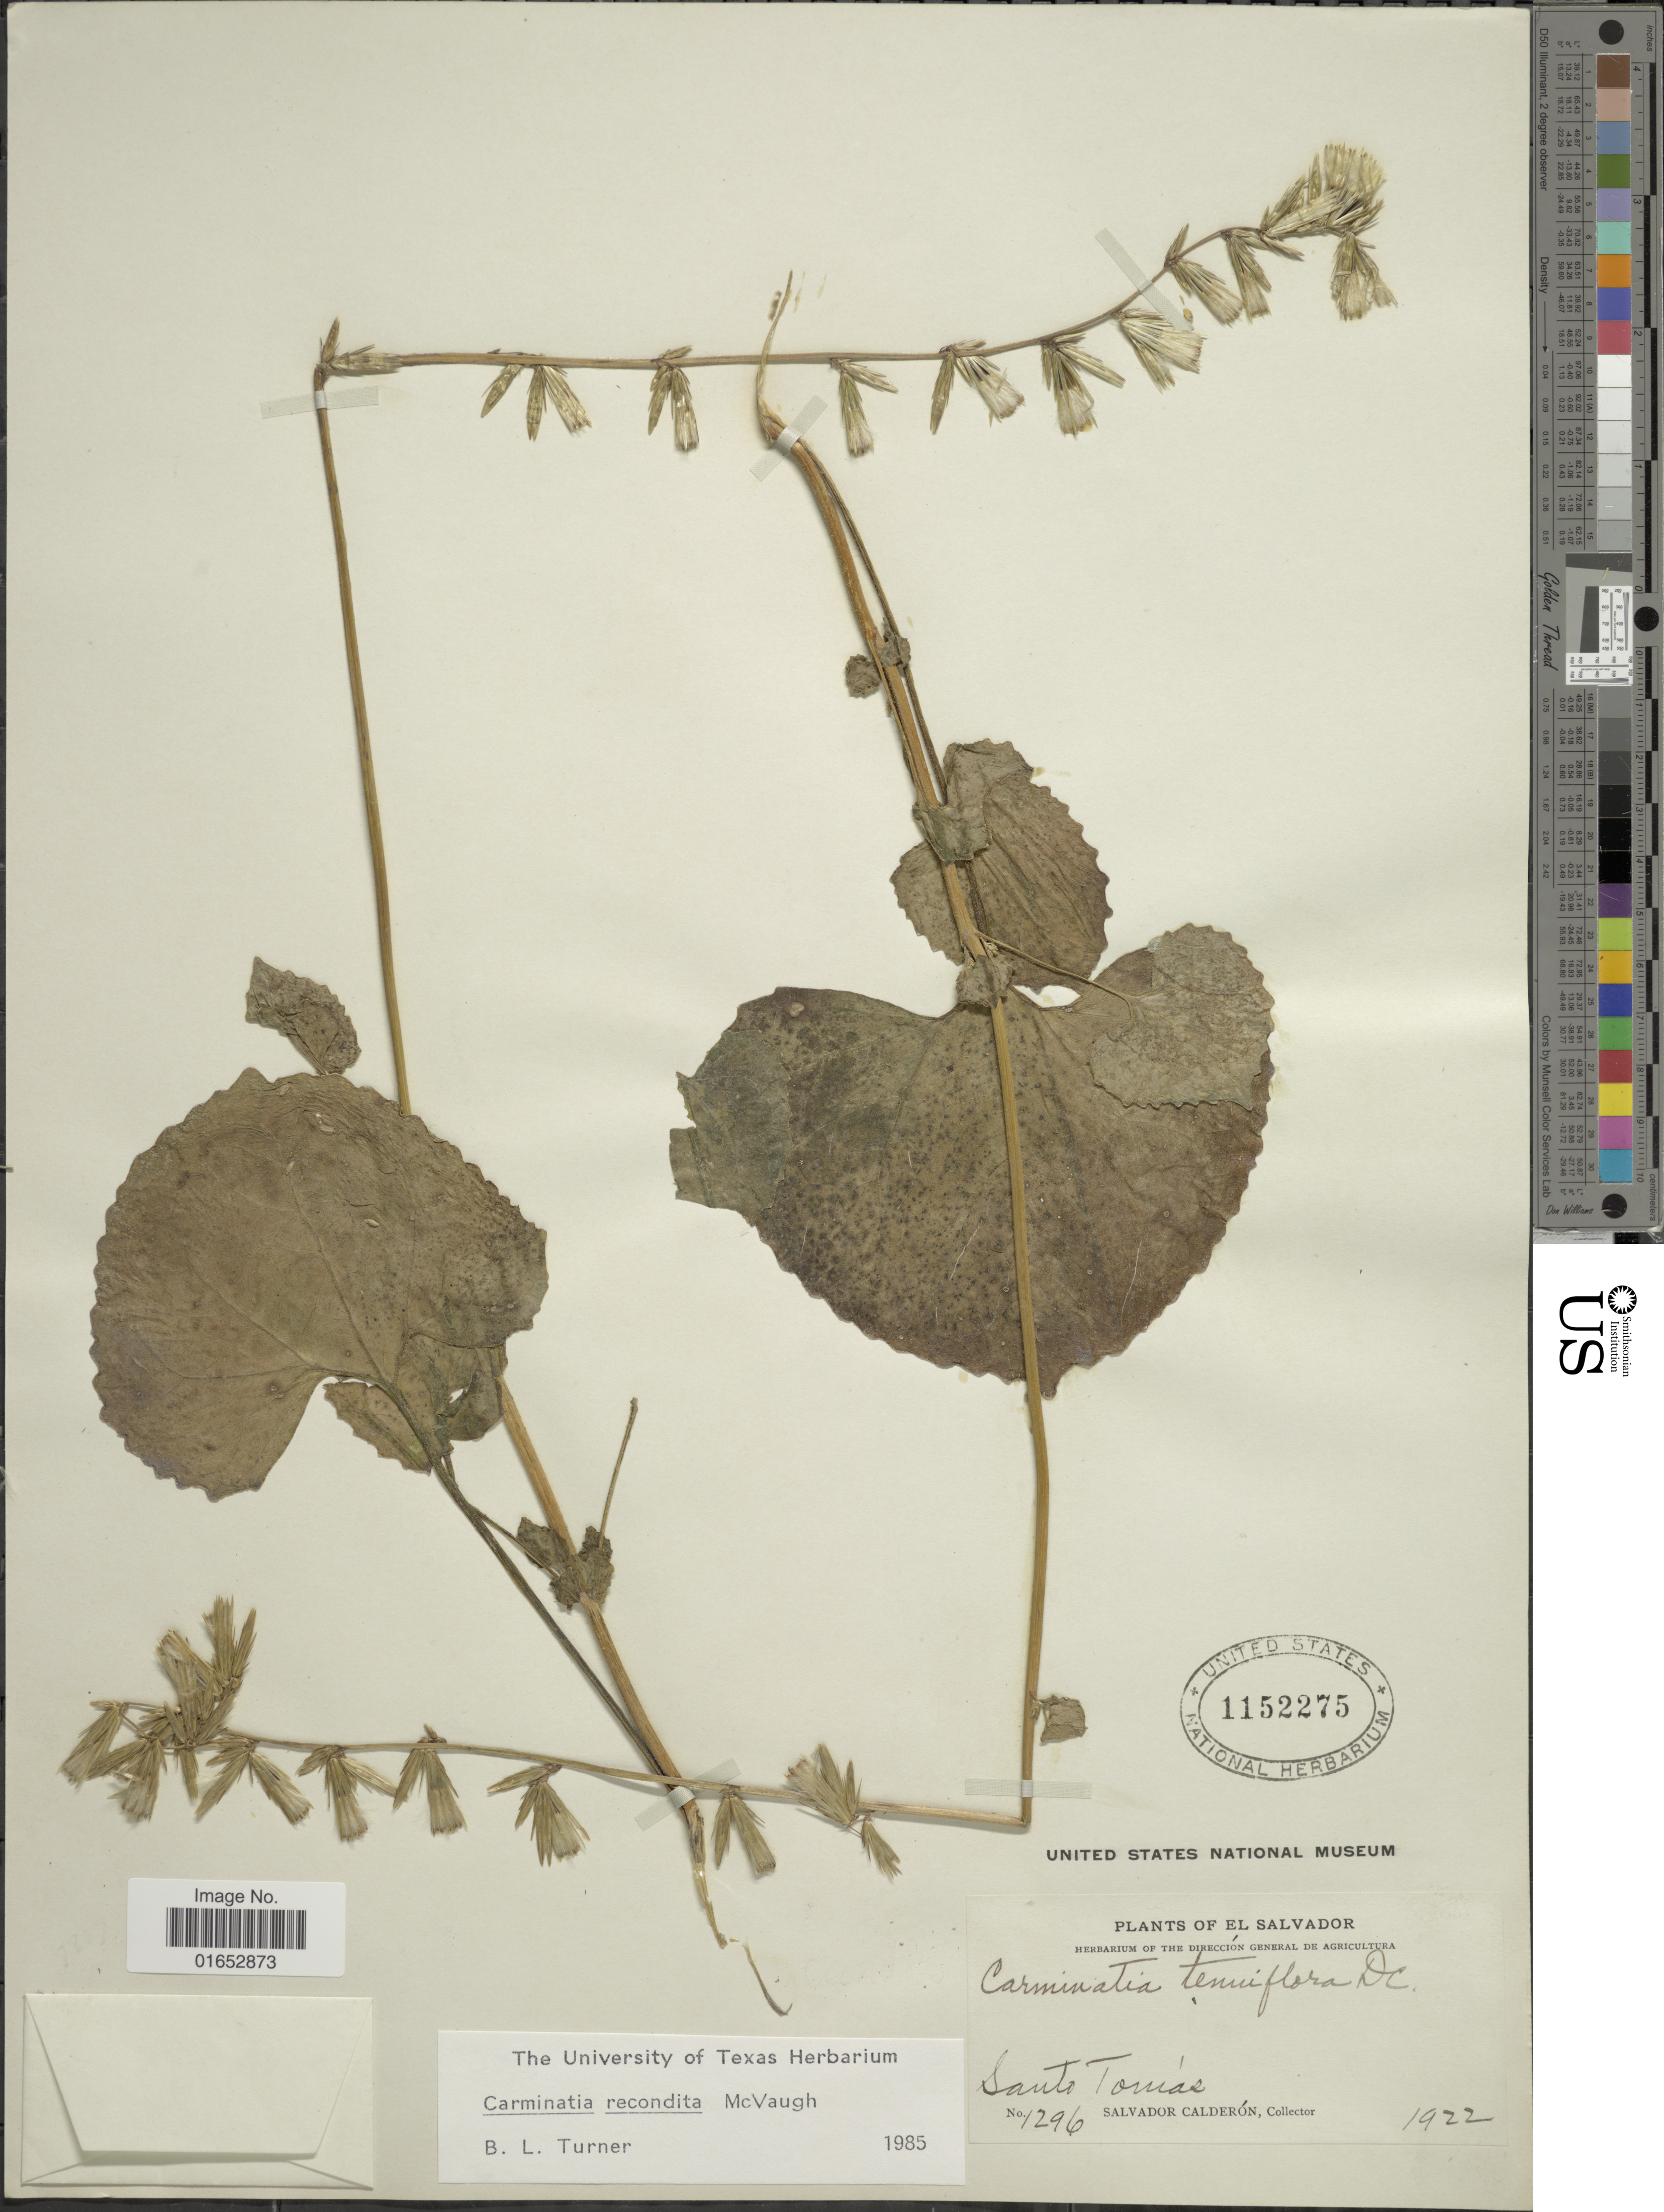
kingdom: Plantae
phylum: Tracheophyta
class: Magnoliopsida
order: Asterales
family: Asteraceae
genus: Carminatia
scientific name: Carminatia recondita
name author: McVaugh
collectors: S. Calderón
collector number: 1296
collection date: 1922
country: El Salvador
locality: Santo Tomás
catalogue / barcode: US 1152275